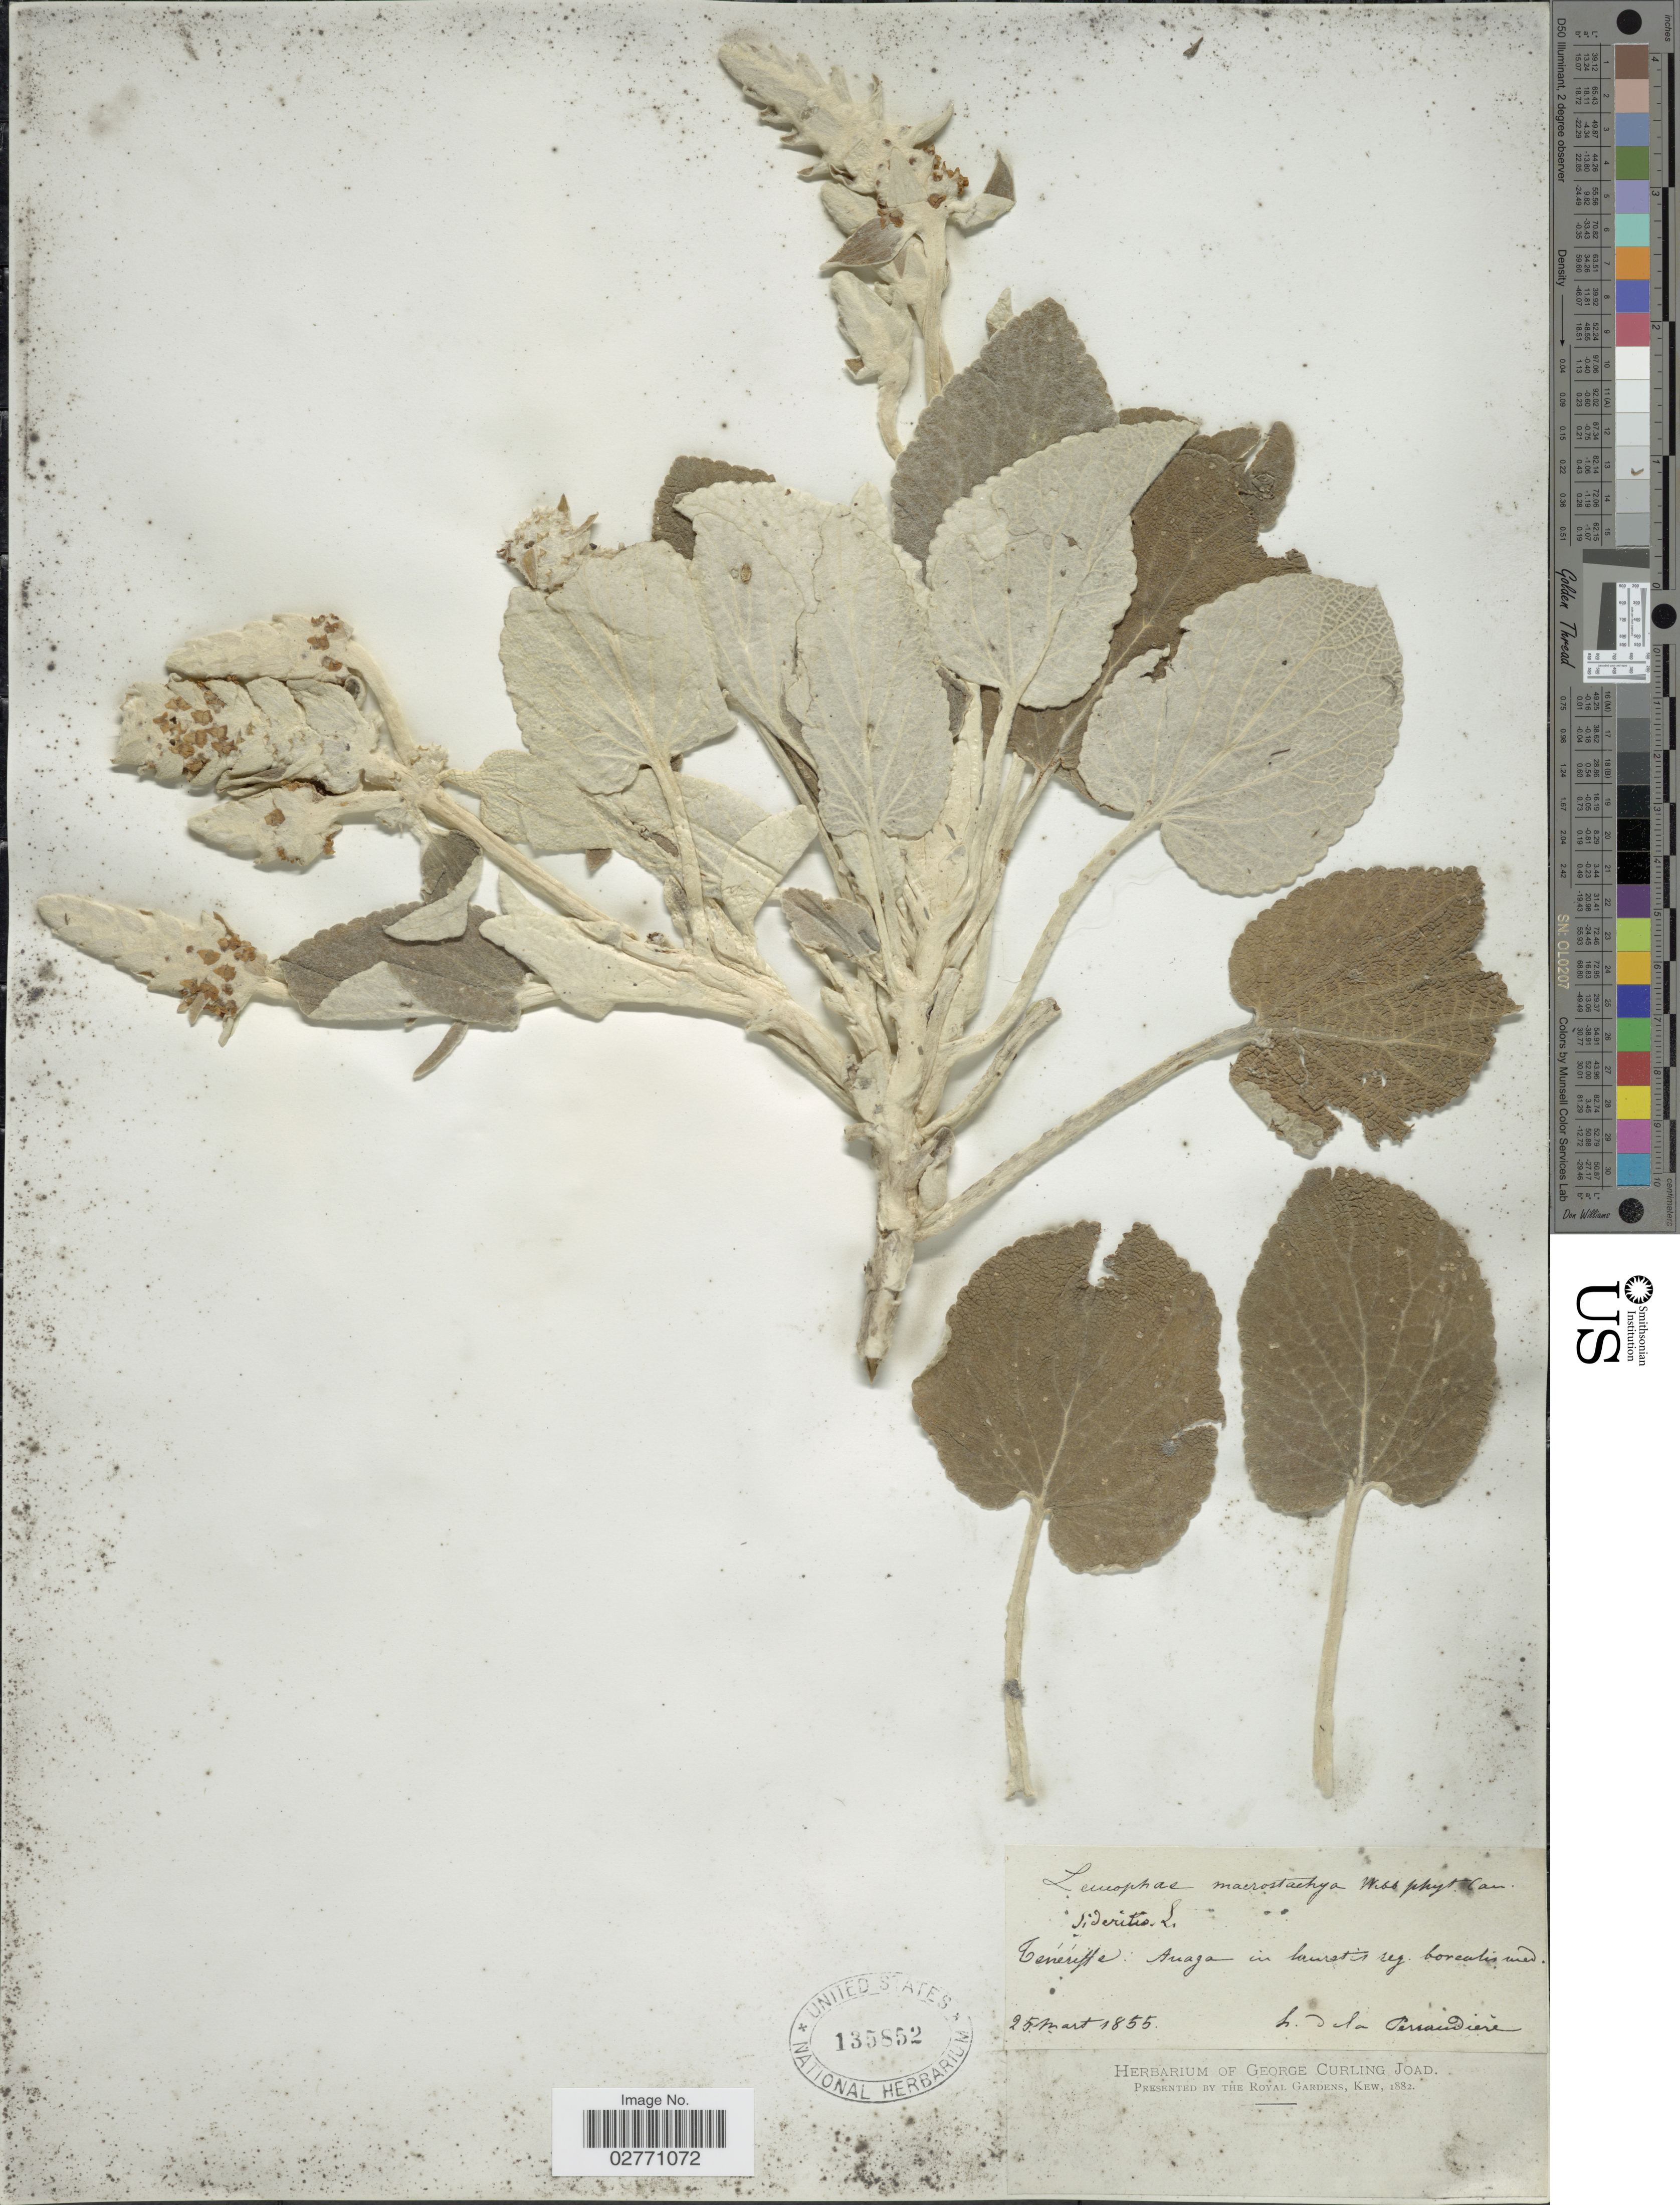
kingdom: Plantae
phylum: Tracheophyta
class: Magnoliopsida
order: Lamiales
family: Lamiaceae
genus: Sideritis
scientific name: Sideritis macrostachys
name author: Poir.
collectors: H. de la Perraudière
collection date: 1855-03-25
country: Spain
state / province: Canarias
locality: Ténériffe: Auaga in laurentis reg. borealis med.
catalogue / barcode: US 135852